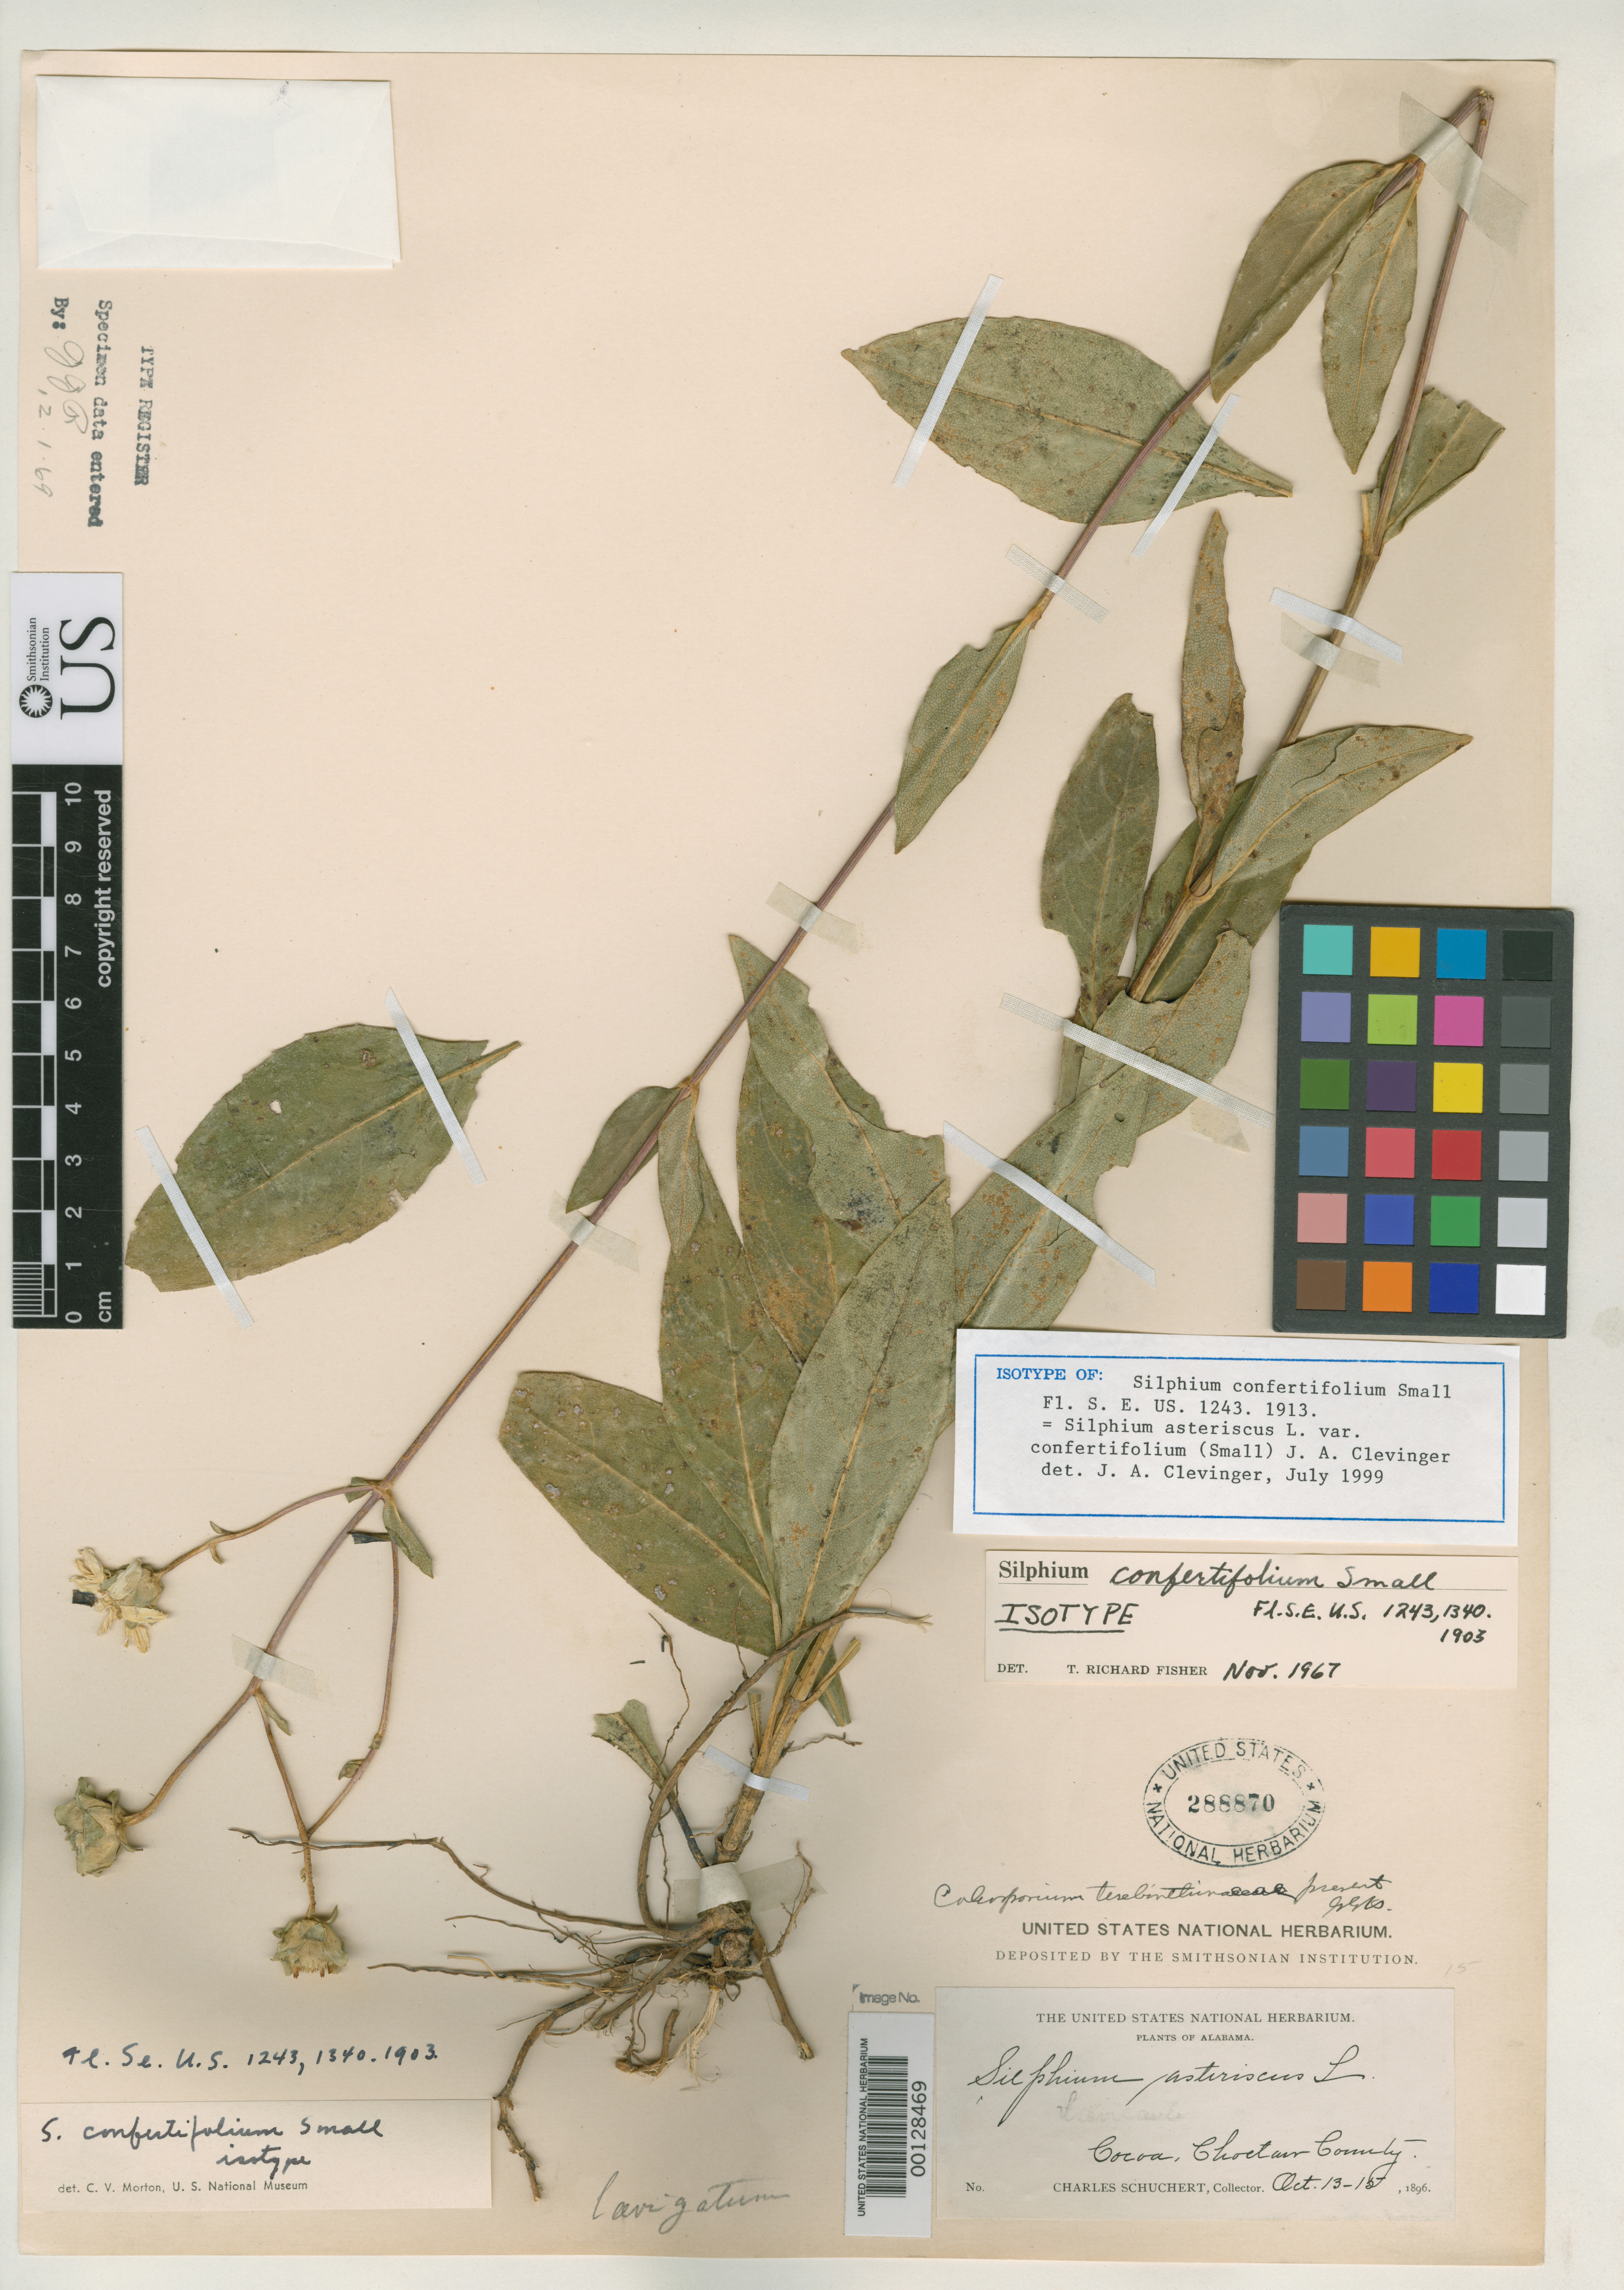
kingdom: Plantae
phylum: Tracheophyta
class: Magnoliopsida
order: Asterales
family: Asteraceae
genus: Silphium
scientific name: Silphium confertifolium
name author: Small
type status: Isotype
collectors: C. Schuchert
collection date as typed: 13 Oct 1896 to 15 Oct 1896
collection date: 1896-10-13/1896-10-15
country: United States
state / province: Alabama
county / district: Choctaw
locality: Cocoa.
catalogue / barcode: US 288870